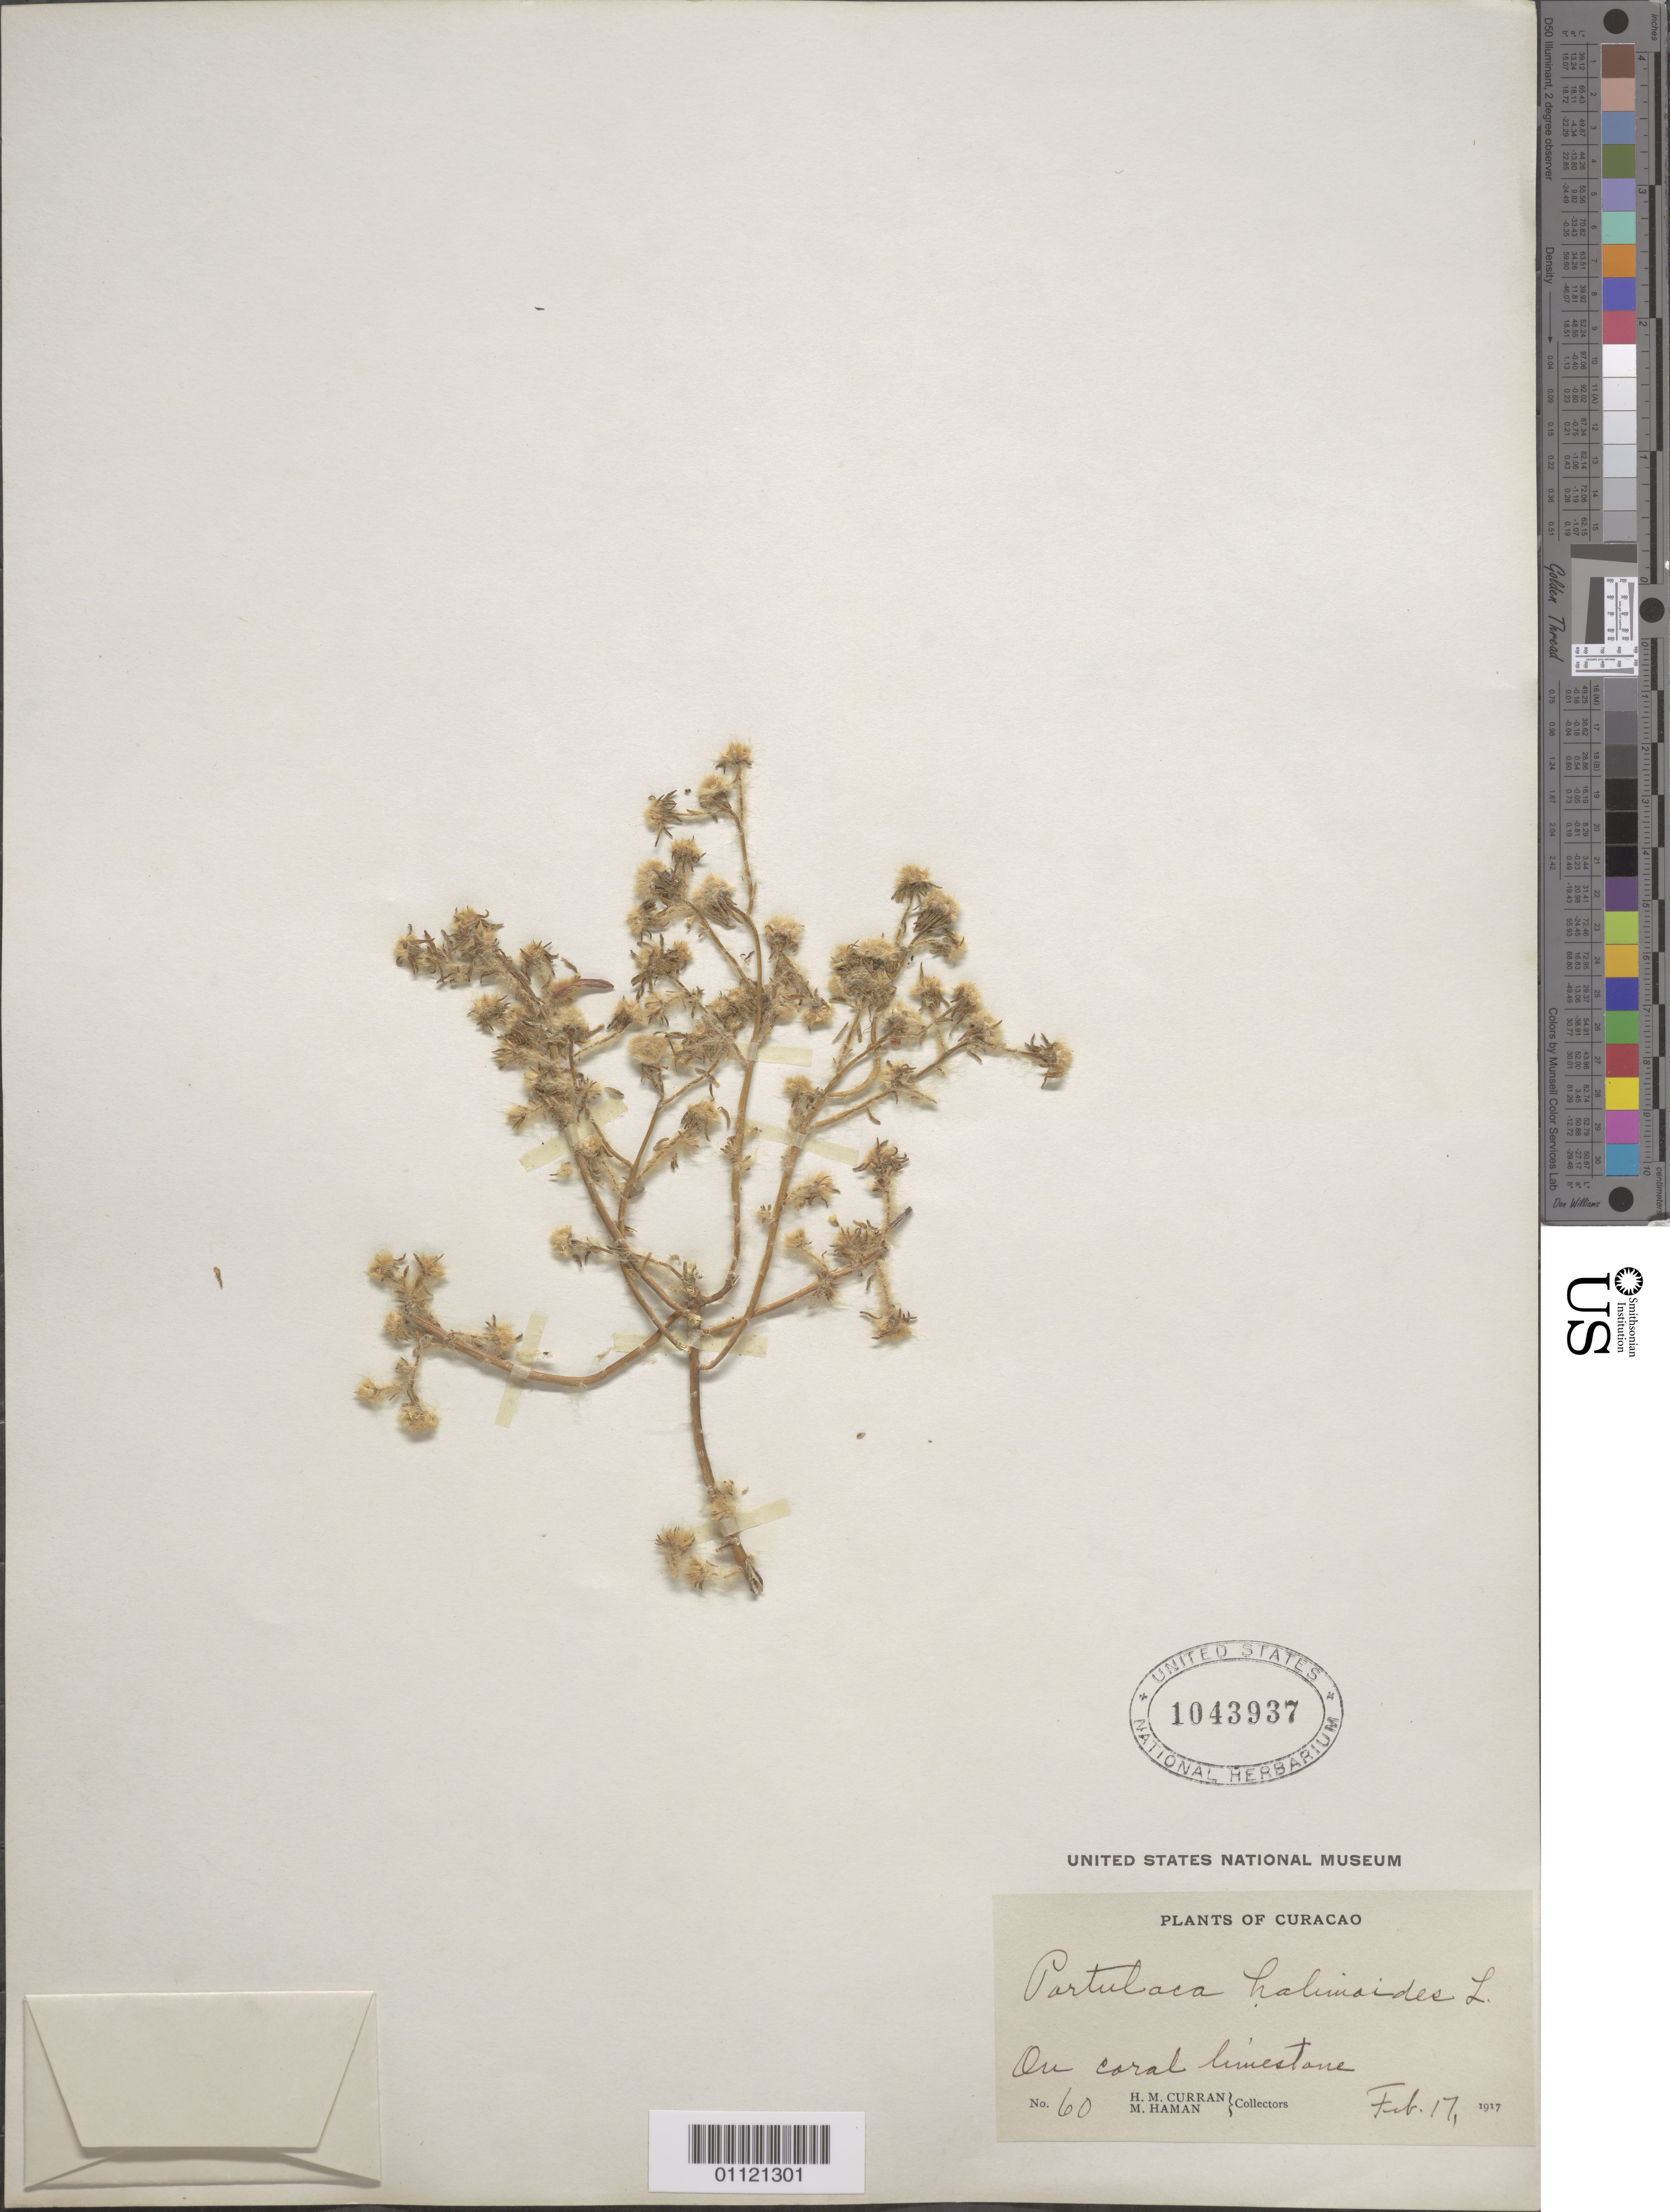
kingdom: Plantae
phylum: Tracheophyta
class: Magnoliopsida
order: Caryophyllales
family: Portulacaceae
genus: Portulaca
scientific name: Portulaca halimoides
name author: L.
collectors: H. M. Curran & M. Haman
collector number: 60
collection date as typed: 17 Feb 1917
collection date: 1917-02-17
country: Curaçao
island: Curaçao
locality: On coral limestone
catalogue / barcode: US 1043937